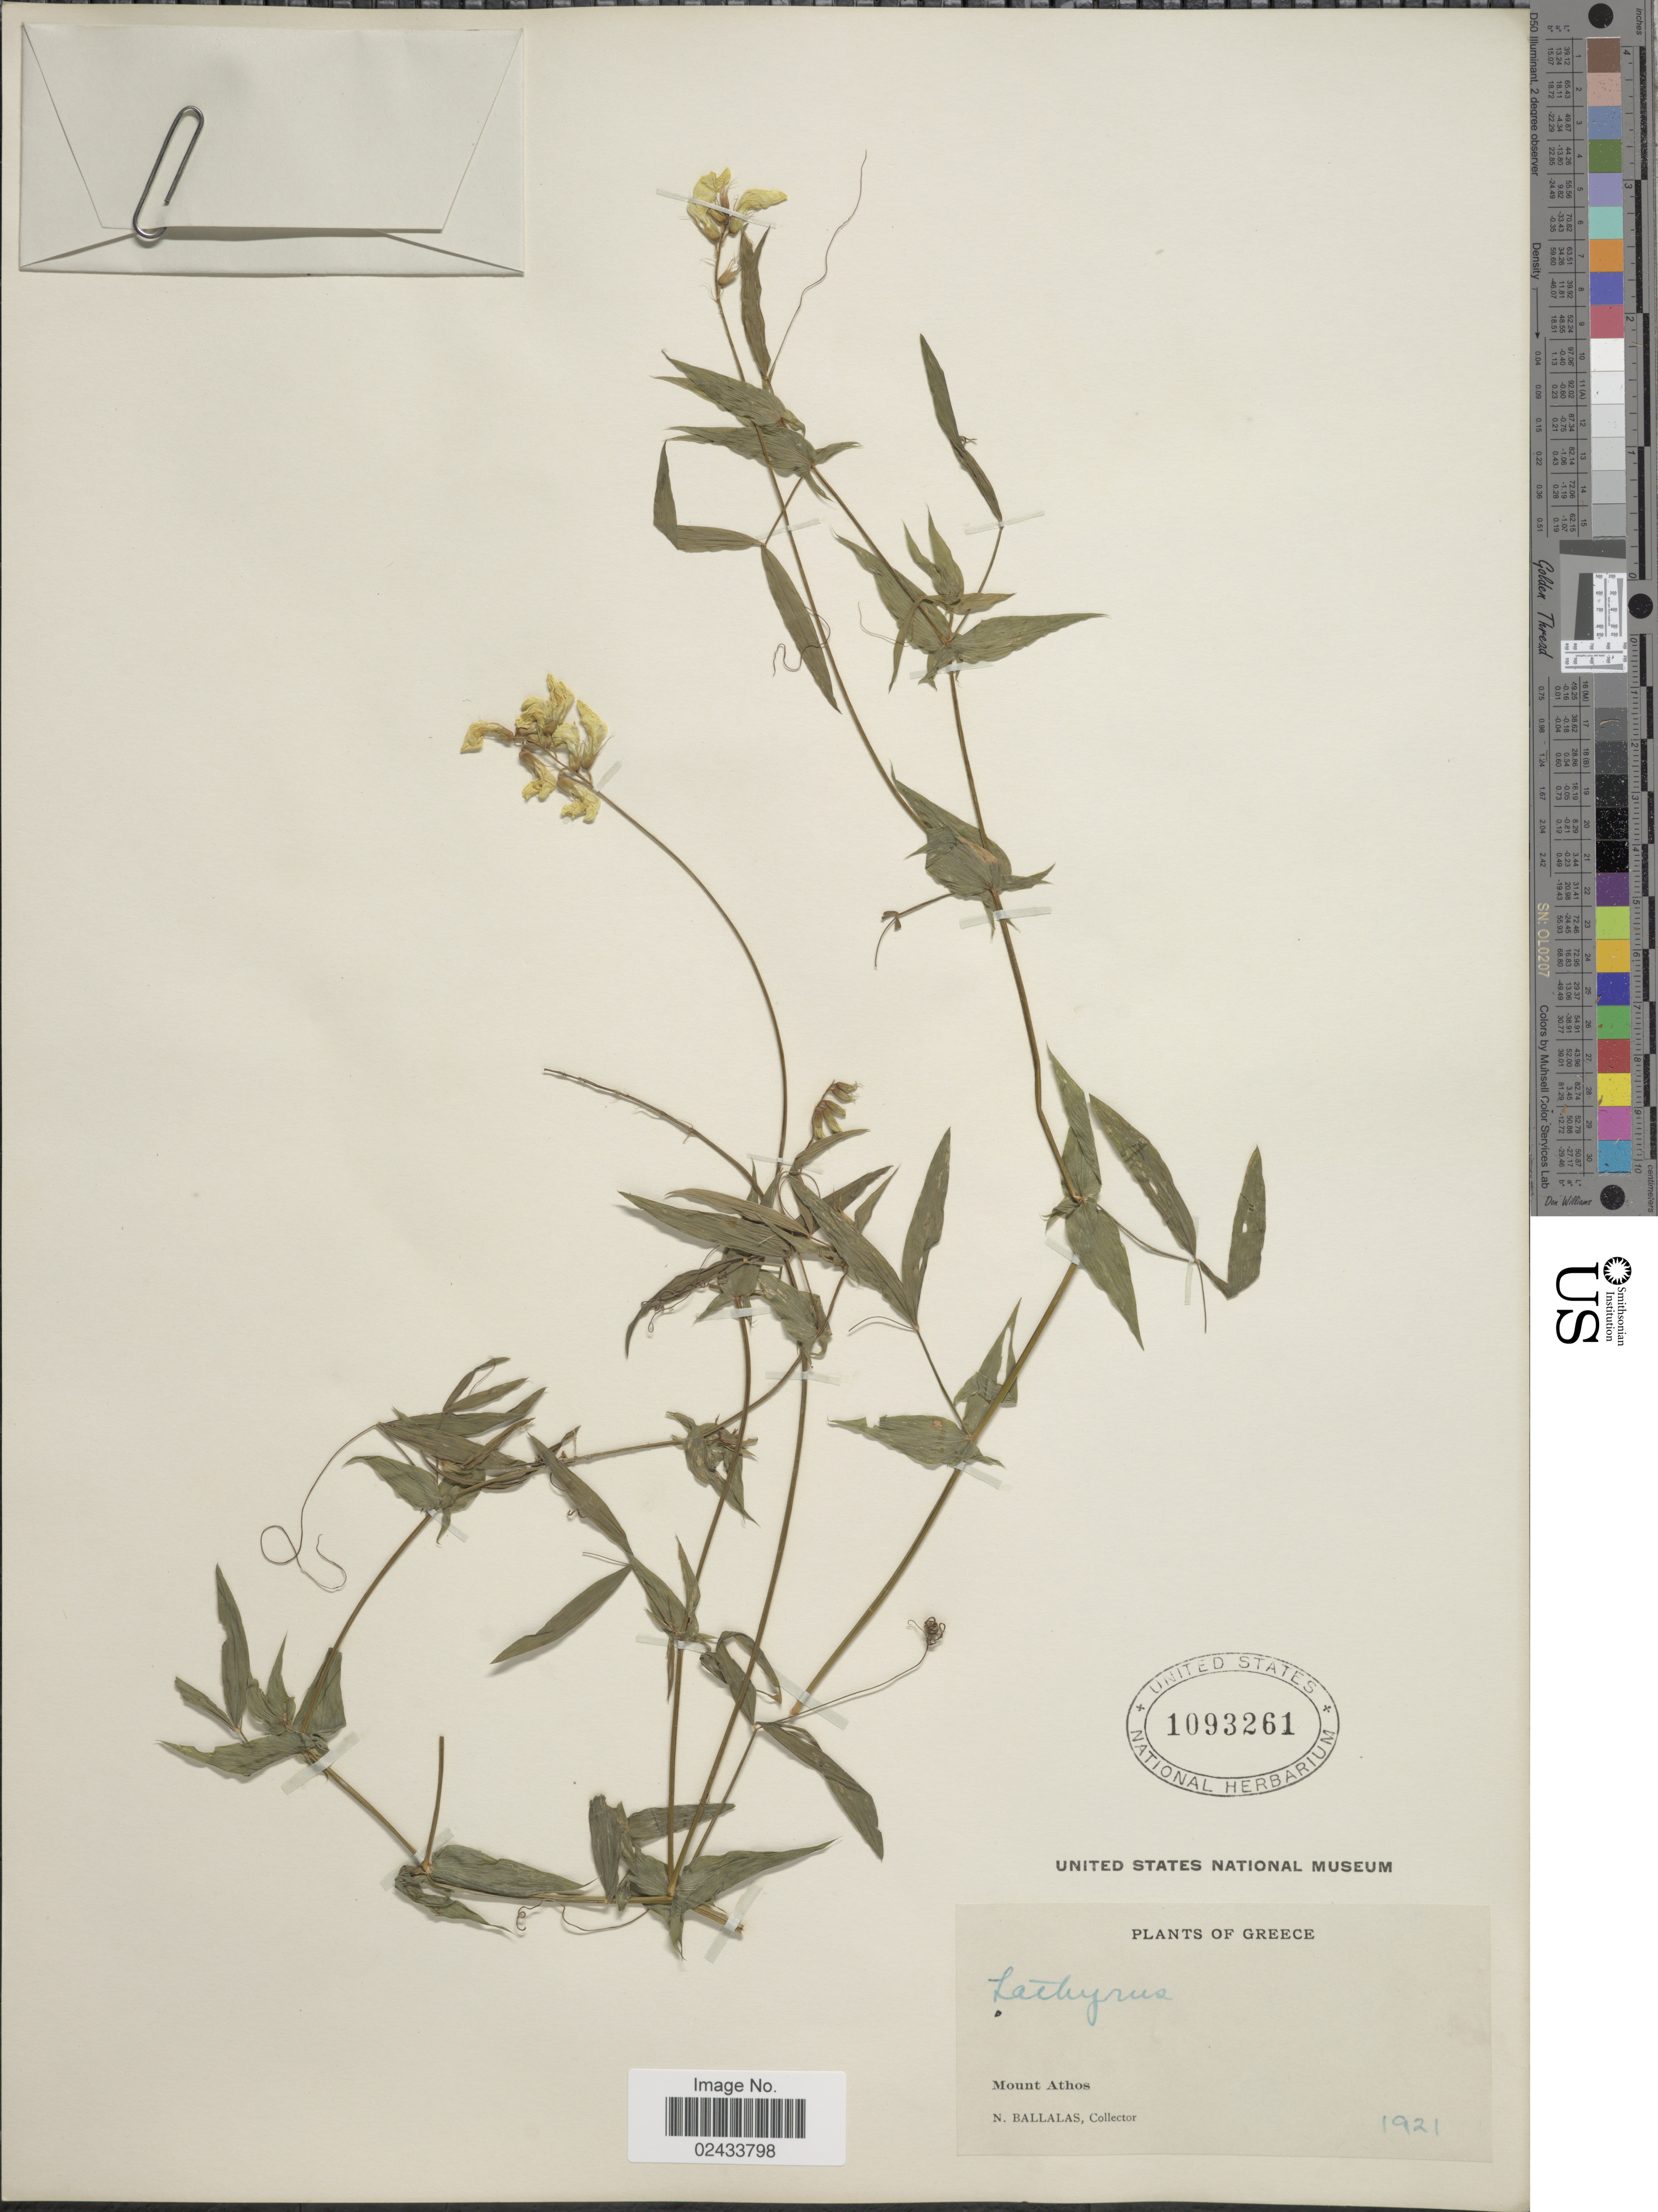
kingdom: Plantae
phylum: Tracheophyta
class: Magnoliopsida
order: Fabales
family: Fabaceae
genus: Lathyrus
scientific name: Lathyrus sp.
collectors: N. Ballalas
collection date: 1921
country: Greece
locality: Mount Athos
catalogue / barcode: US 1093261